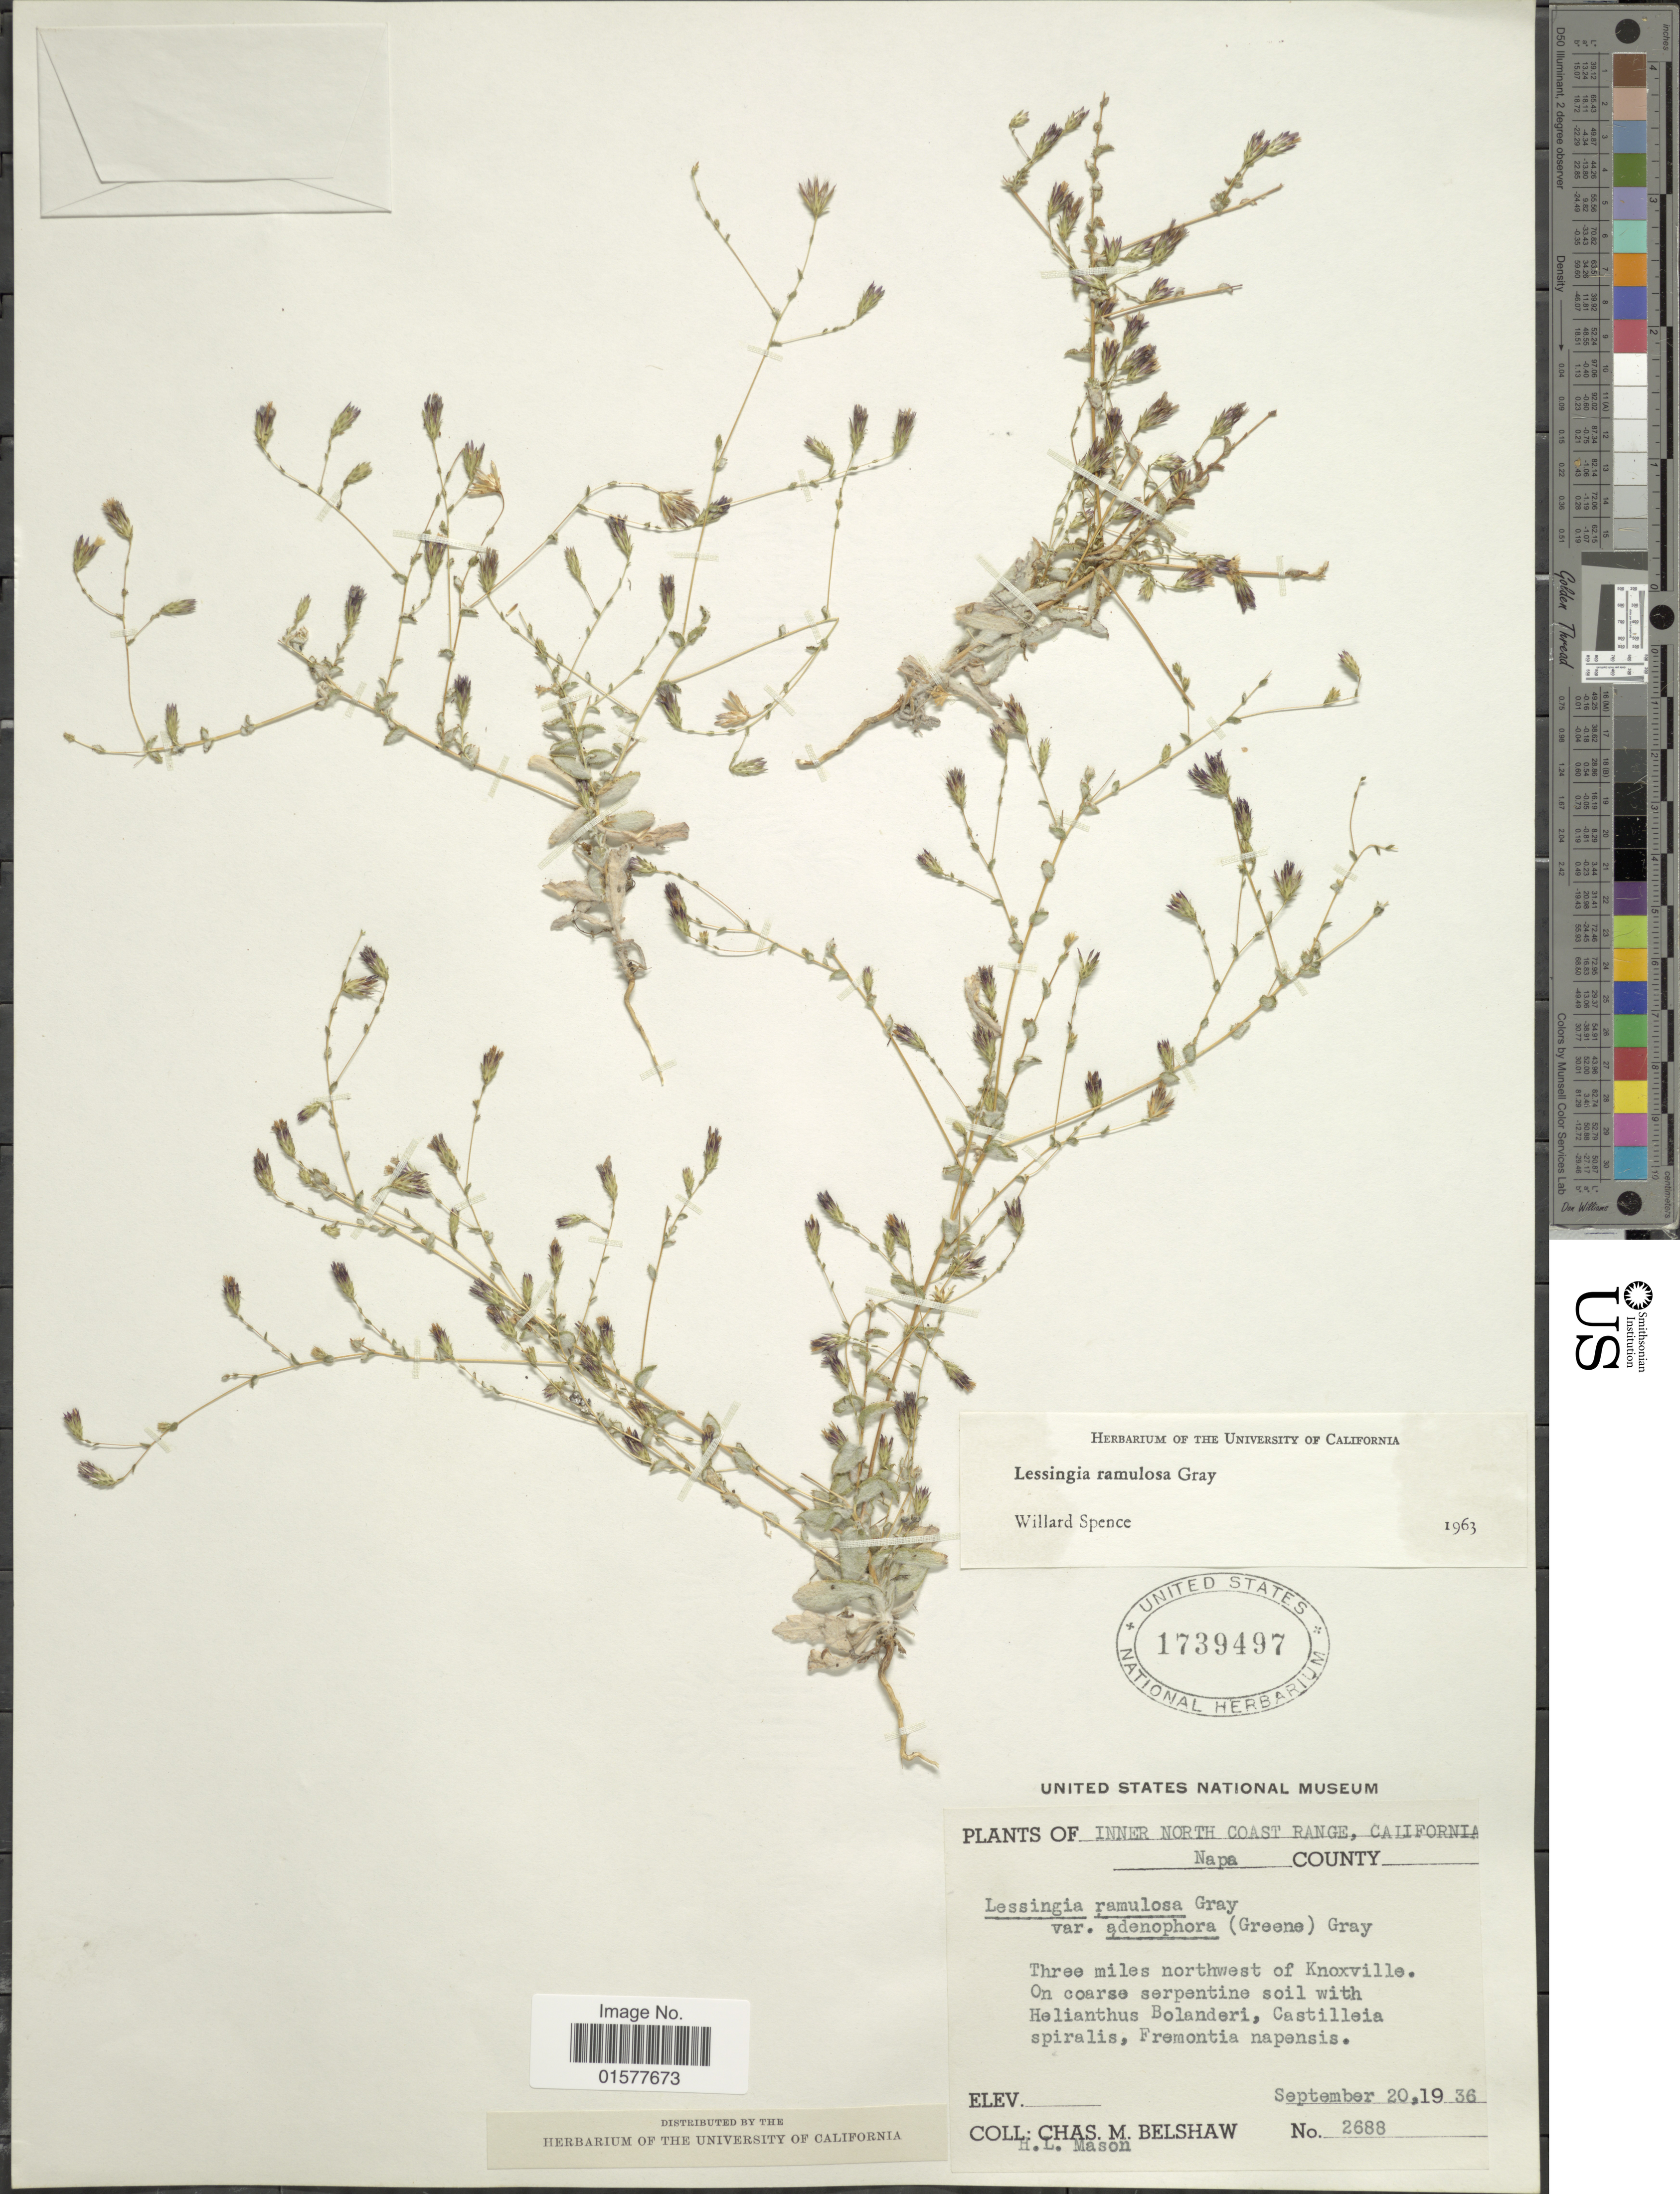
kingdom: Plantae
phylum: Tracheophyta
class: Magnoliopsida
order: Asterales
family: Asteraceae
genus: Lessingia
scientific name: Lessingia ramulosa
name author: A. Gray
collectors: C. Shaw & H. L. Mason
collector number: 2688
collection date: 1936-09-20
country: United States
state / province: California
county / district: Napa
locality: Inner North Coast Range, Napa County, Three miles northwest of Knoxville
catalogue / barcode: US 1739497